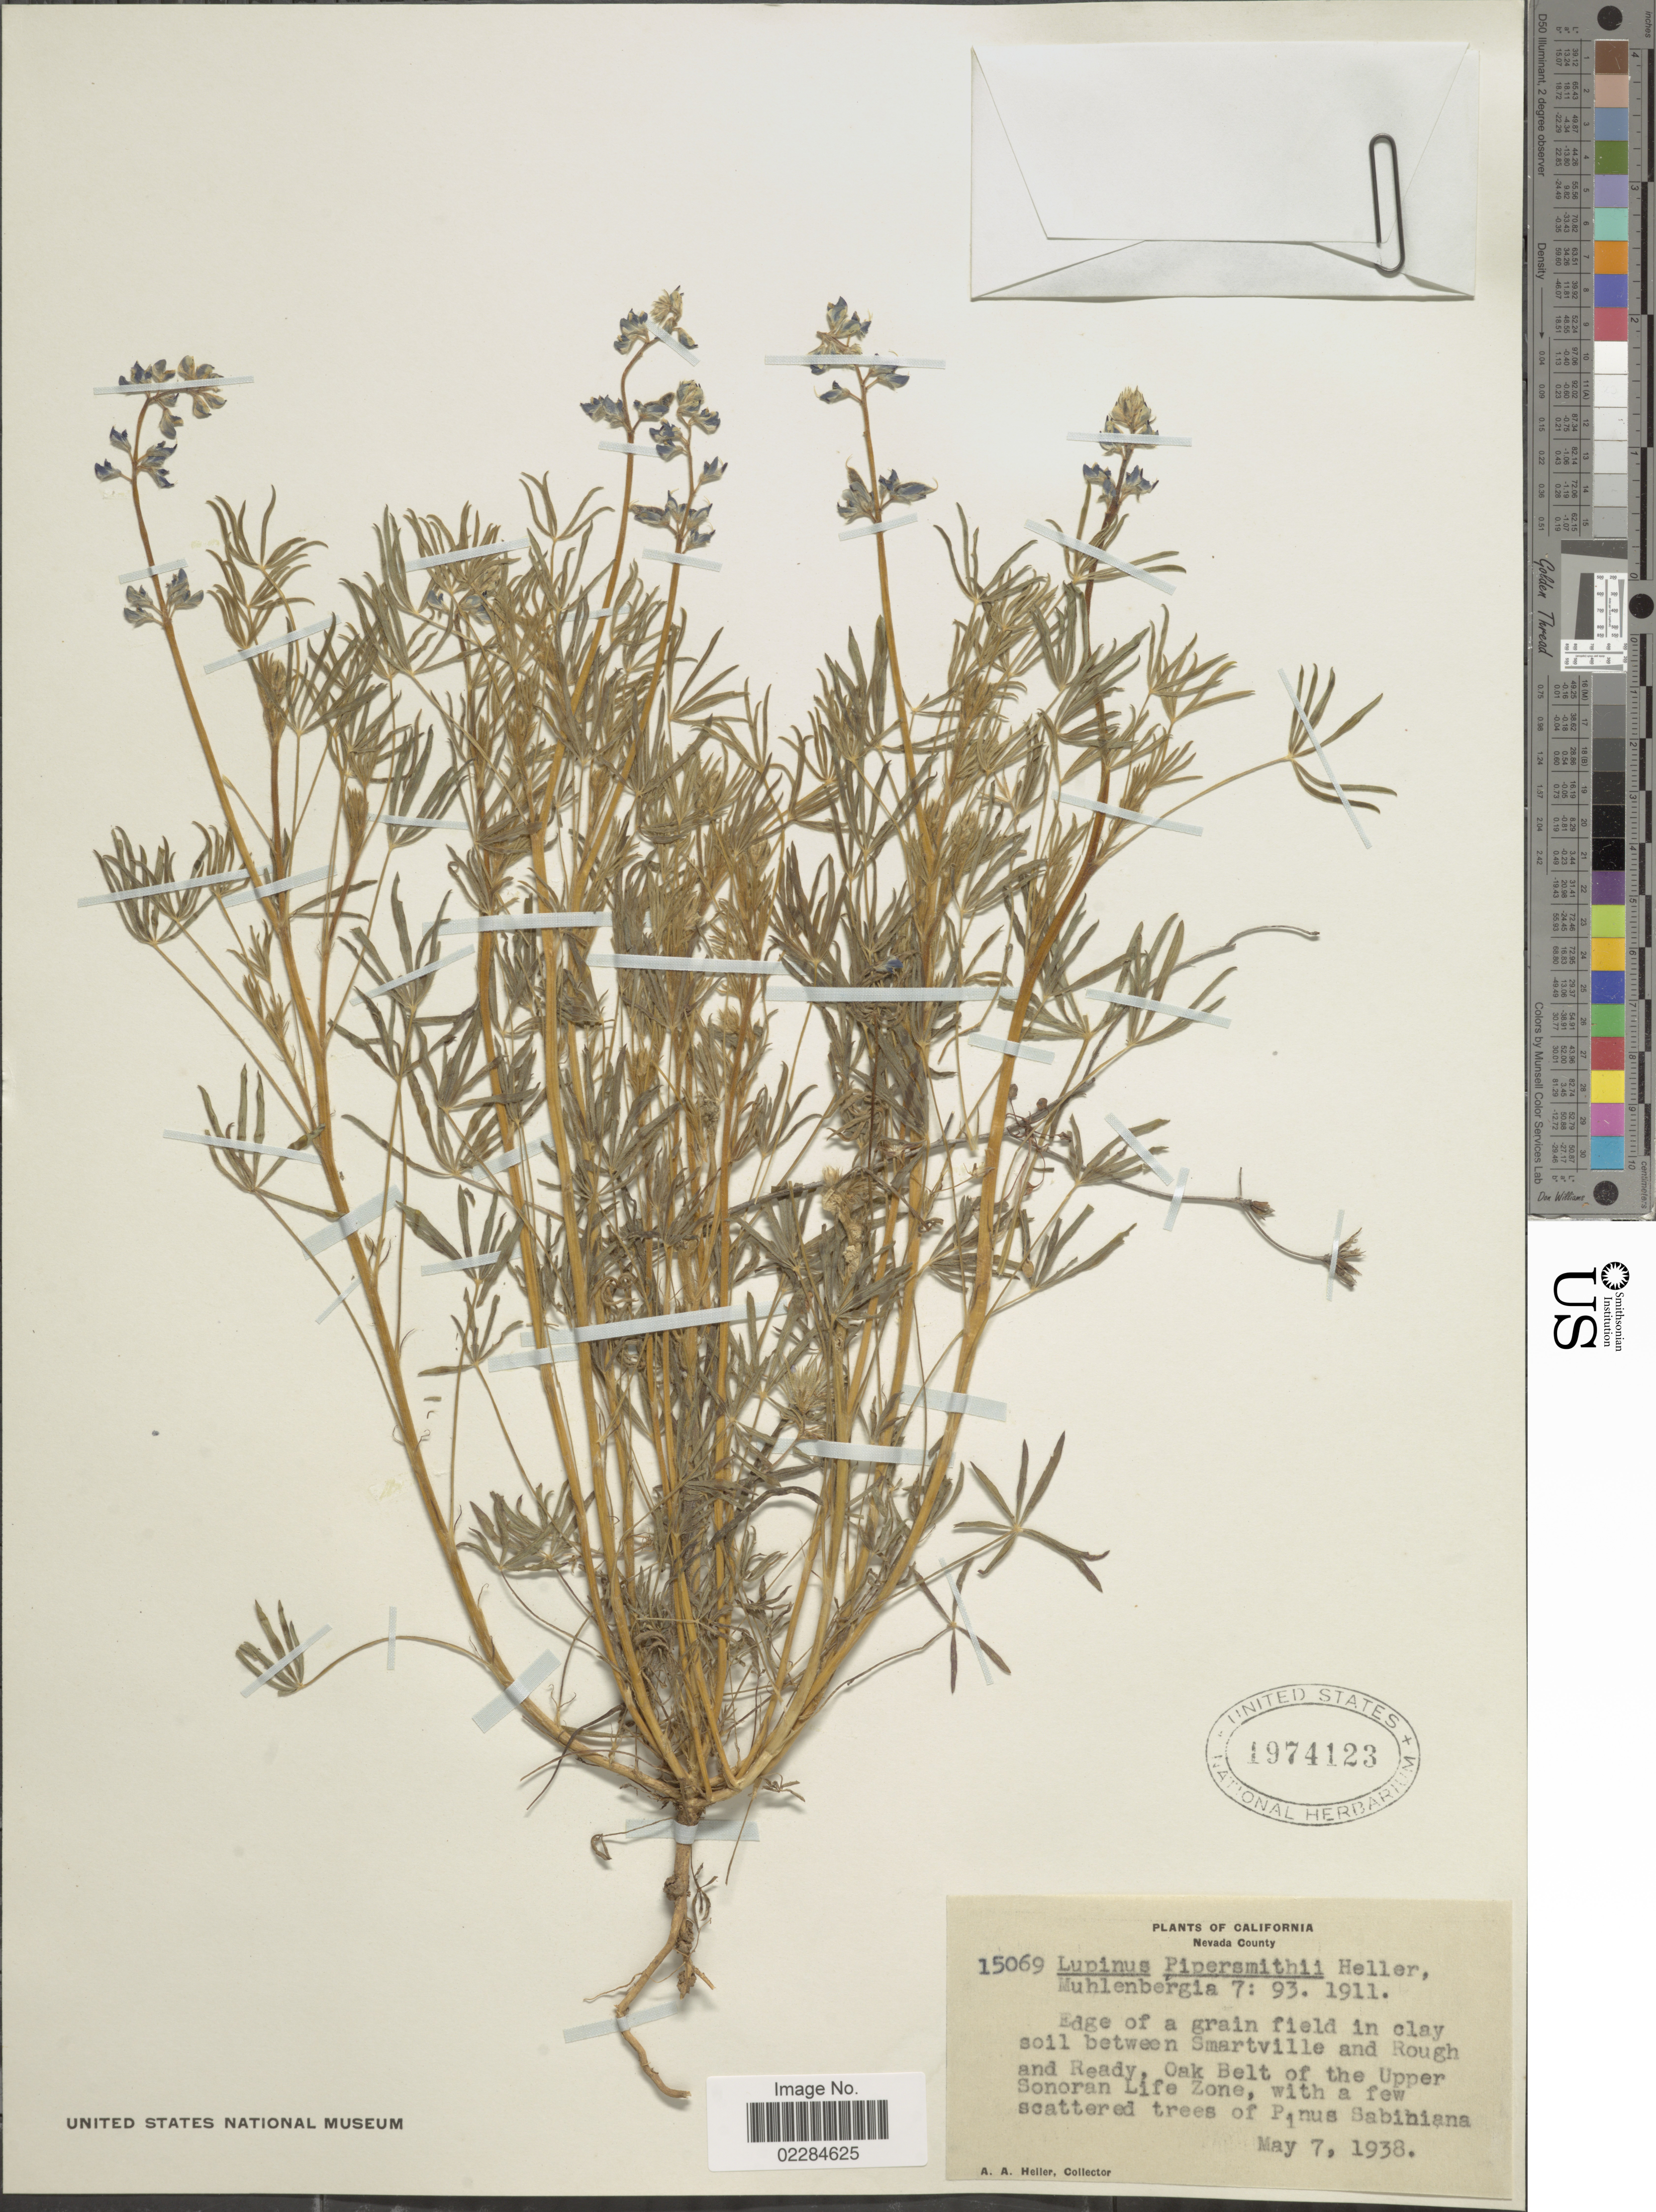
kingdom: Plantae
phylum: Tracheophyta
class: Magnoliopsida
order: Fabales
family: Fabaceae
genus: Lupinus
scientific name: Lupinus bicolor var. pipersmithii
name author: (A. Heller) C.P. Sm.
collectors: A. A. Heller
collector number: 15069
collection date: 1938-05-07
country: United States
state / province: California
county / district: Nevada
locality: Nevada county, edge of a grain field in clay soil between Smartville and Rough and Ready, Oak Belt of the Upper Sonoran Life Zone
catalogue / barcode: US 1974123